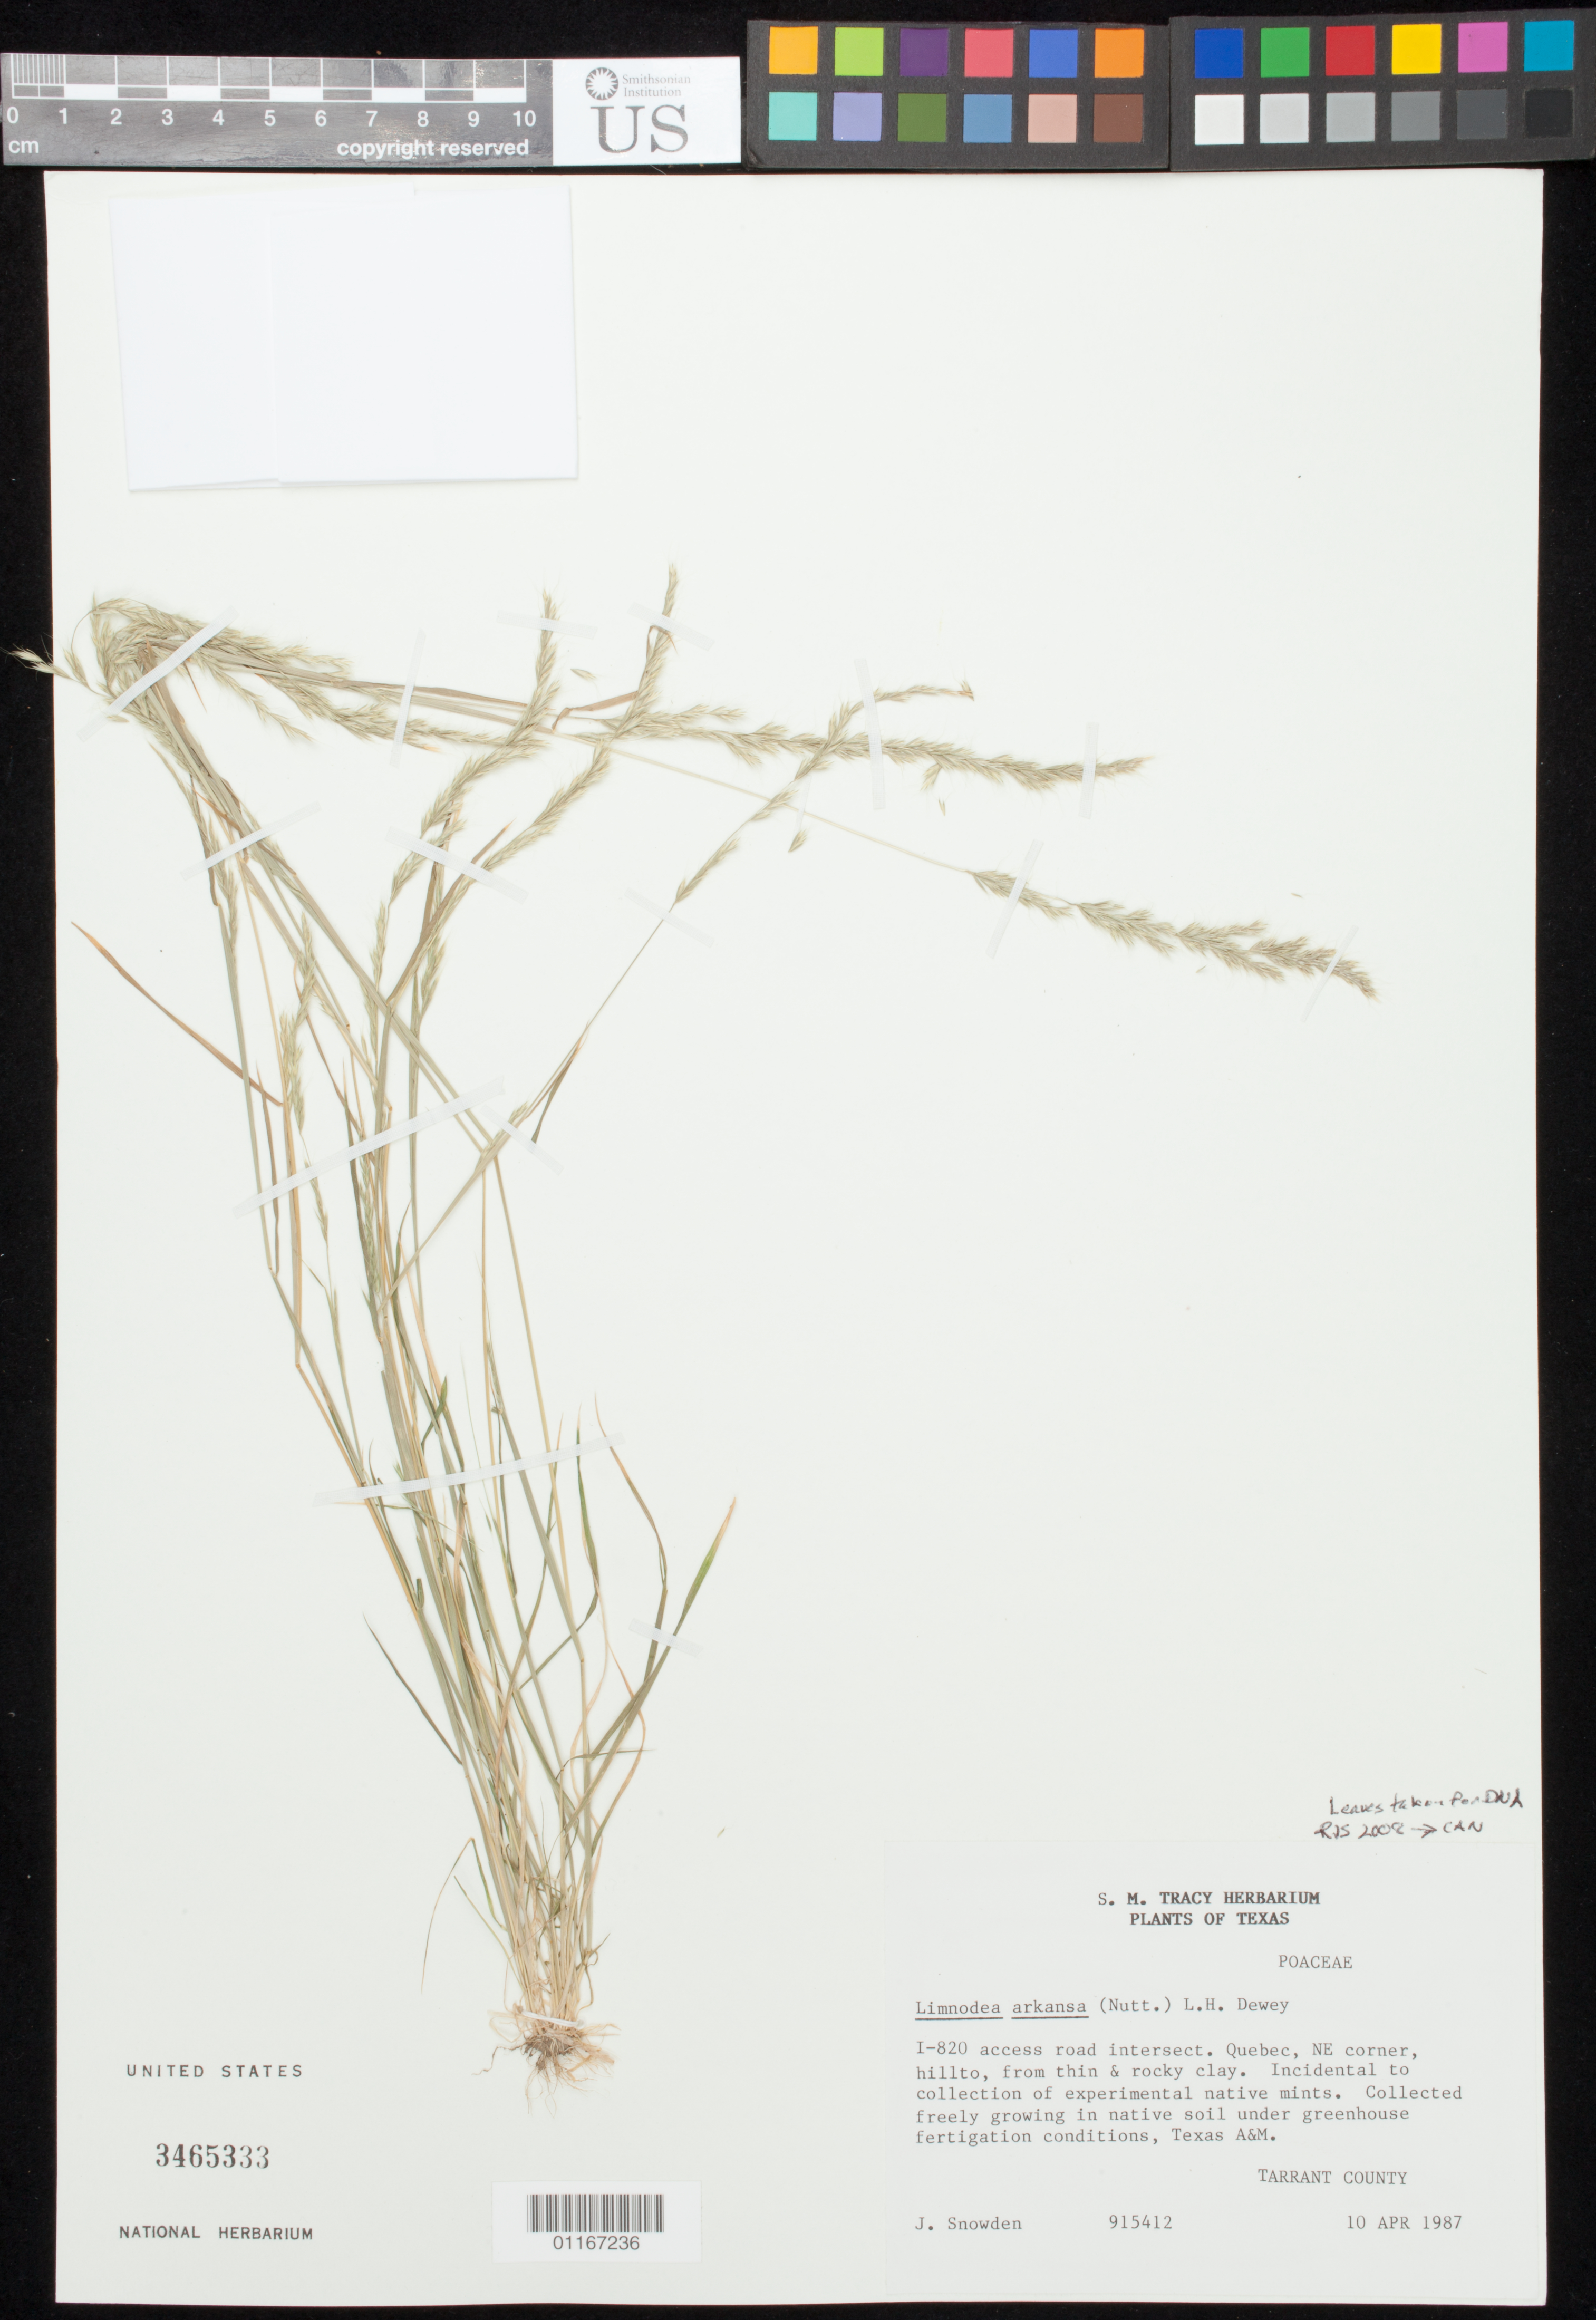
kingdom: Plantae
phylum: Tracheophyta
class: Liliopsida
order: Poales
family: Poaceae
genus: Limnodea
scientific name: Limnodea arkansana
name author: (Nutt.) L.H. Dewey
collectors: J. Snowden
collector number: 915412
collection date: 1987-04-10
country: United States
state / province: Texas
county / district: Tarrant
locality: !-820 access road intersect. Quebec NE corner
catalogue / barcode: US 3465333